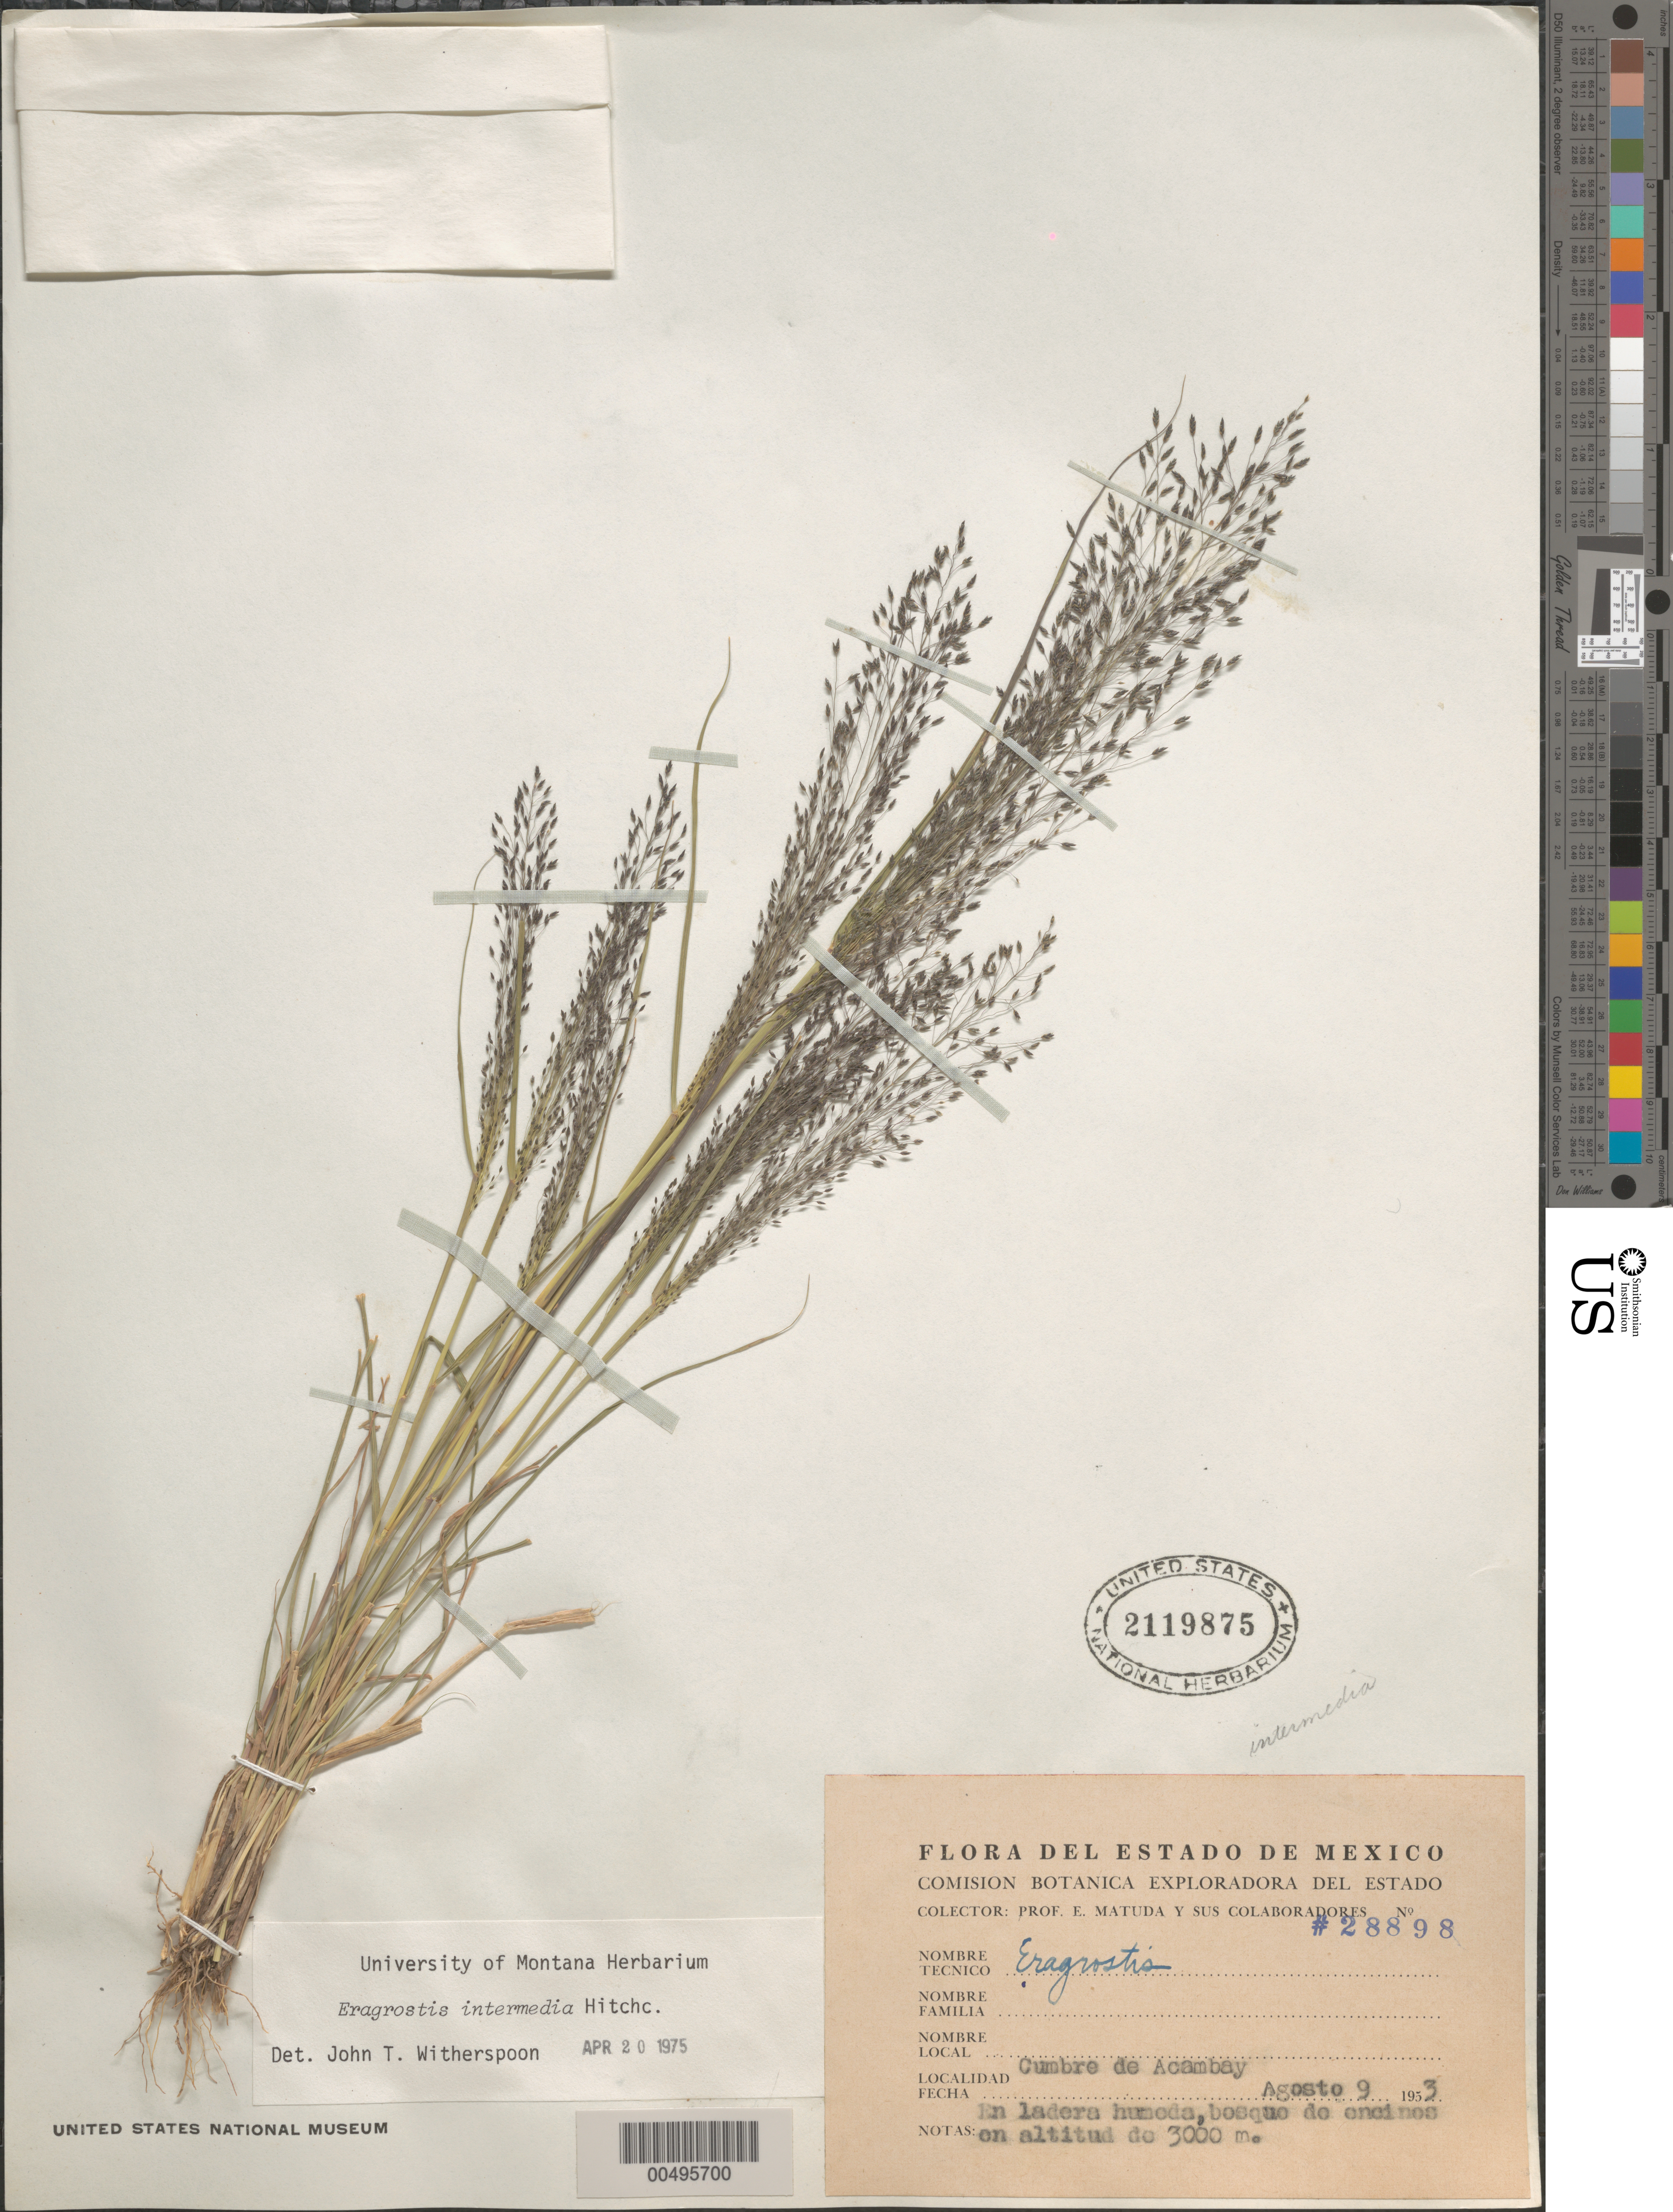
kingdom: Plantae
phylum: Tracheophyta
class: Liliopsida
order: Poales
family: Poaceae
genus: Eragrostis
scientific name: Eragrostis intermedia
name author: Hitchc.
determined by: Witherspoon, John T.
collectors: E. Matuda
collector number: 28898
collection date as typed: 9 Aug 1953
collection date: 1953-08-09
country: Mexico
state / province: México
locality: Cumbre de Acambay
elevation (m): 3000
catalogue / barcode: US 2119875